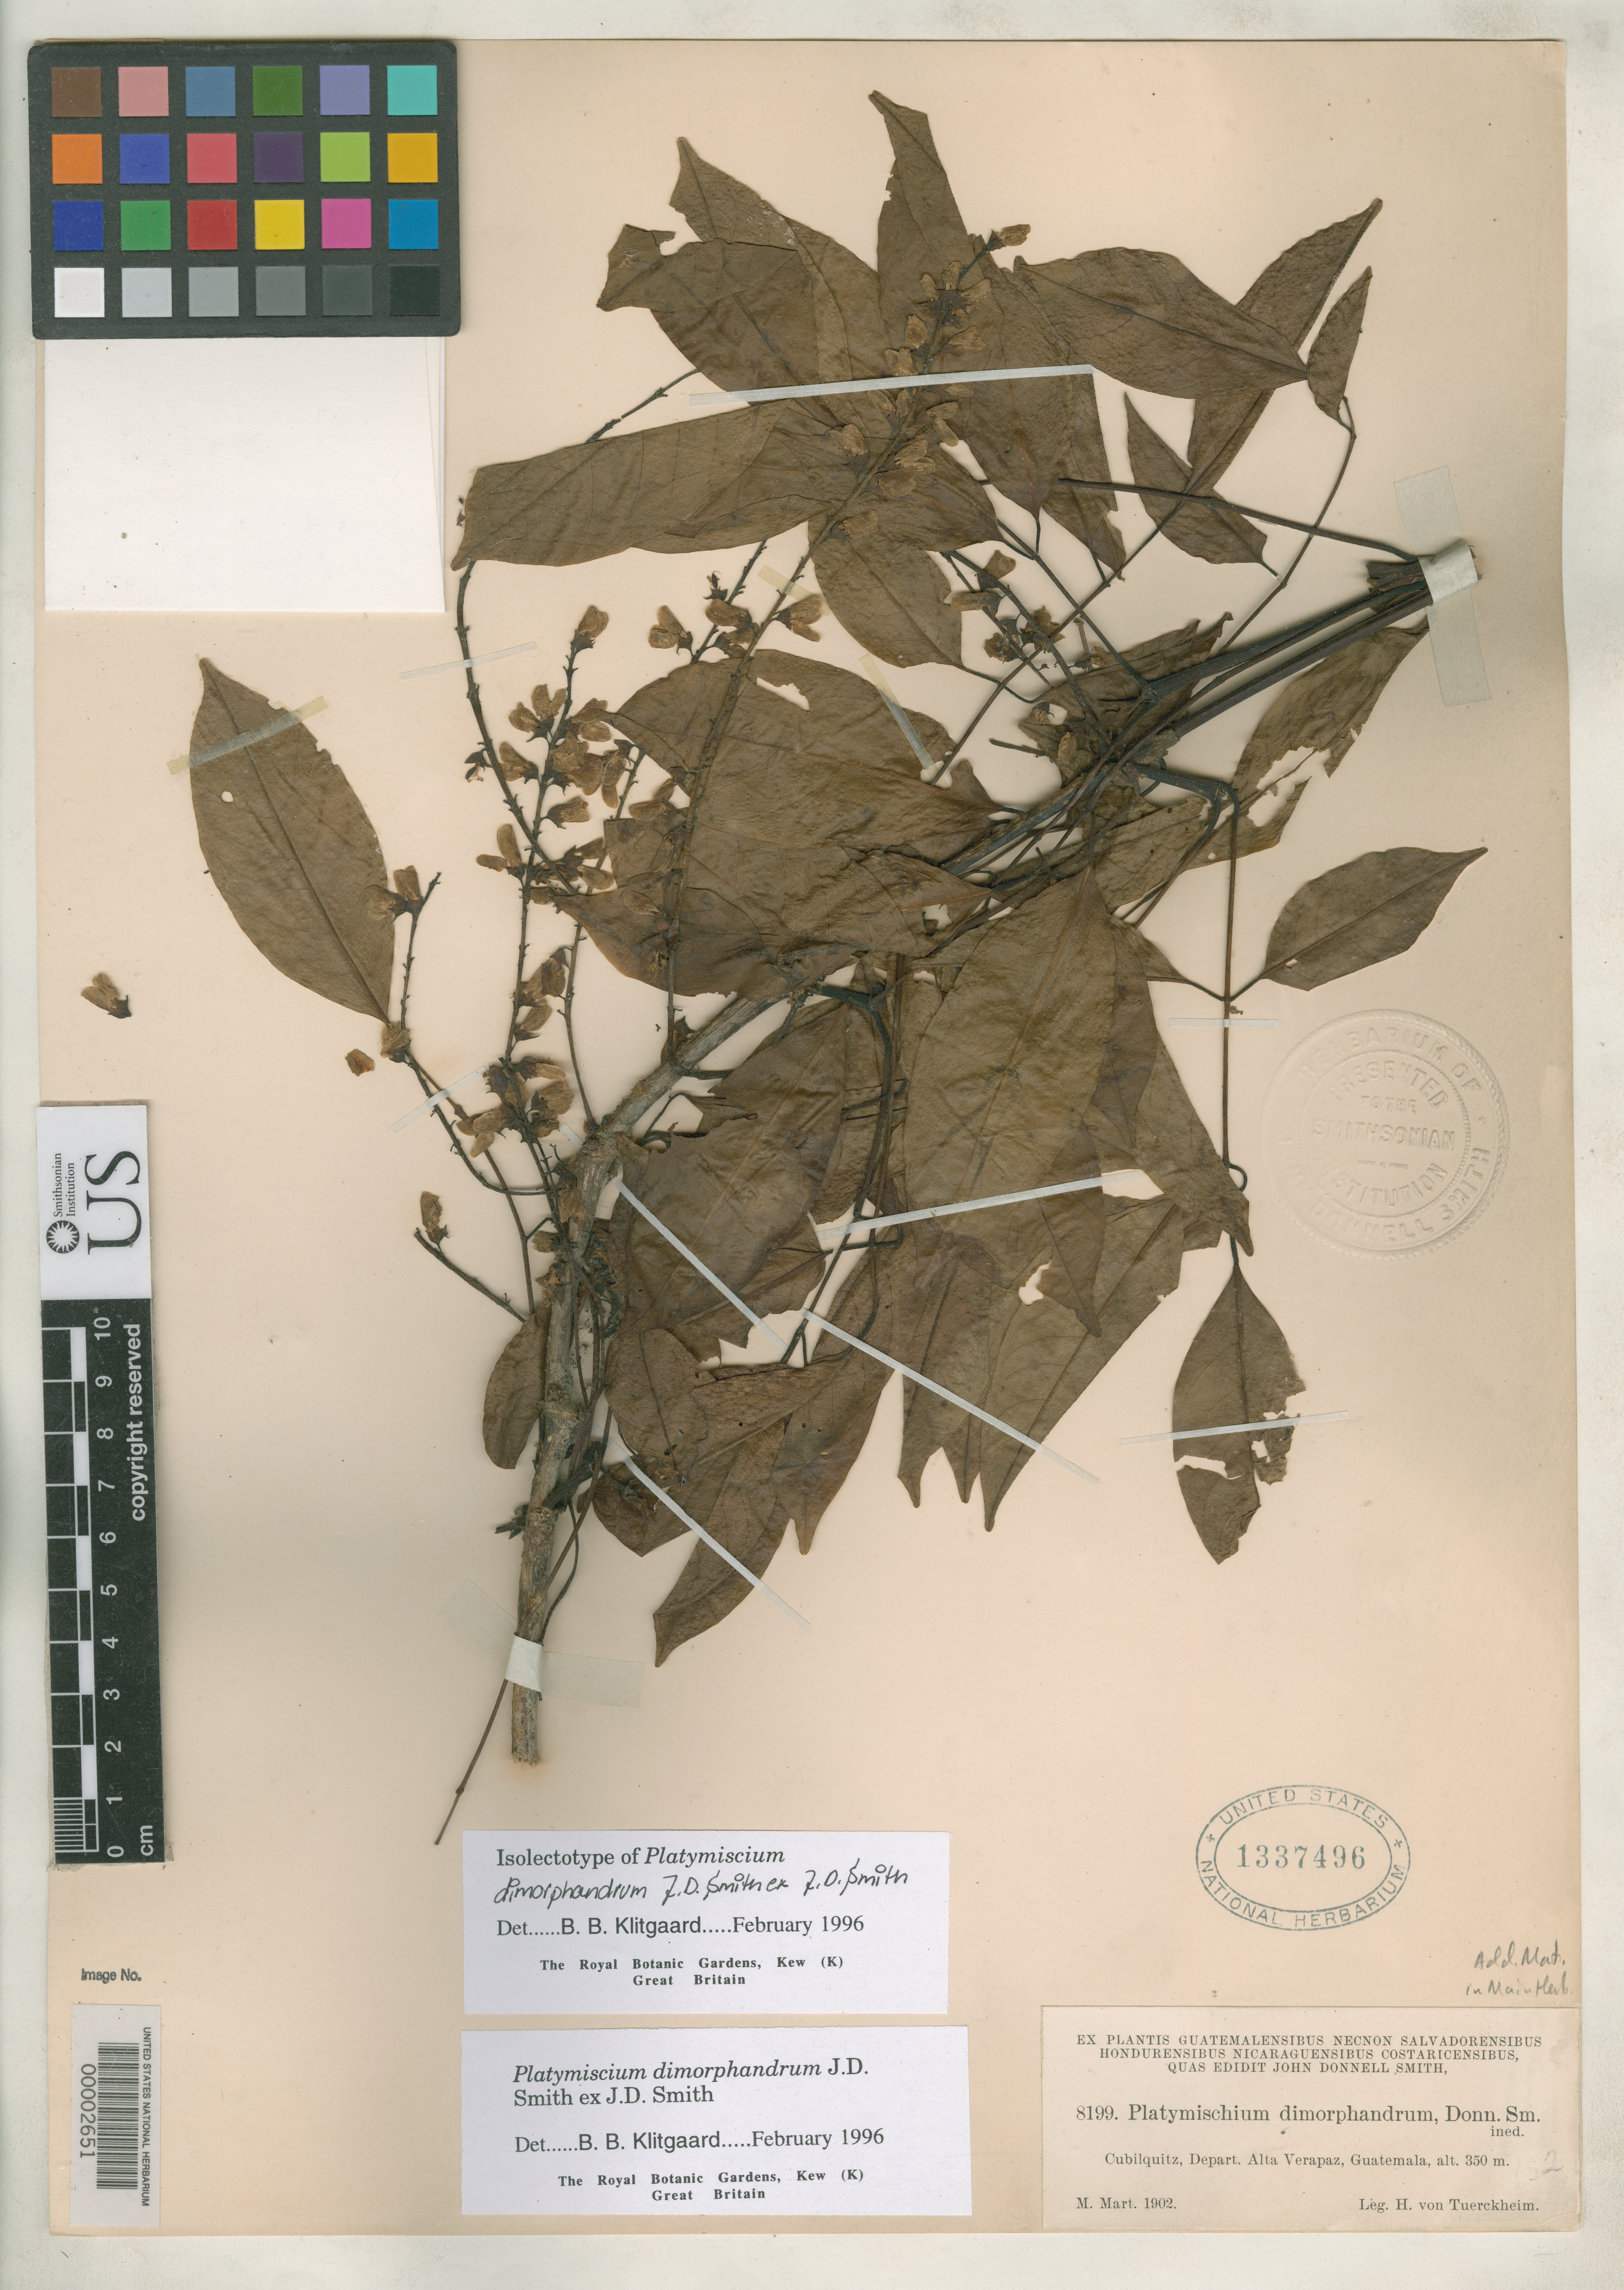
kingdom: Plantae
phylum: Tracheophyta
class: Magnoliopsida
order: Fabales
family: Fabaceae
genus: Platymiscium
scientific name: Platymiscium dimorphandrum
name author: Donn. Sm.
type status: Type Collection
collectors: H. von Türckheim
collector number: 8199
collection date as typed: Mar 1892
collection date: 1892-03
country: Guatemala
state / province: Alta Verapaz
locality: Cubilquitz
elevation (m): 350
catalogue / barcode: US 1337496